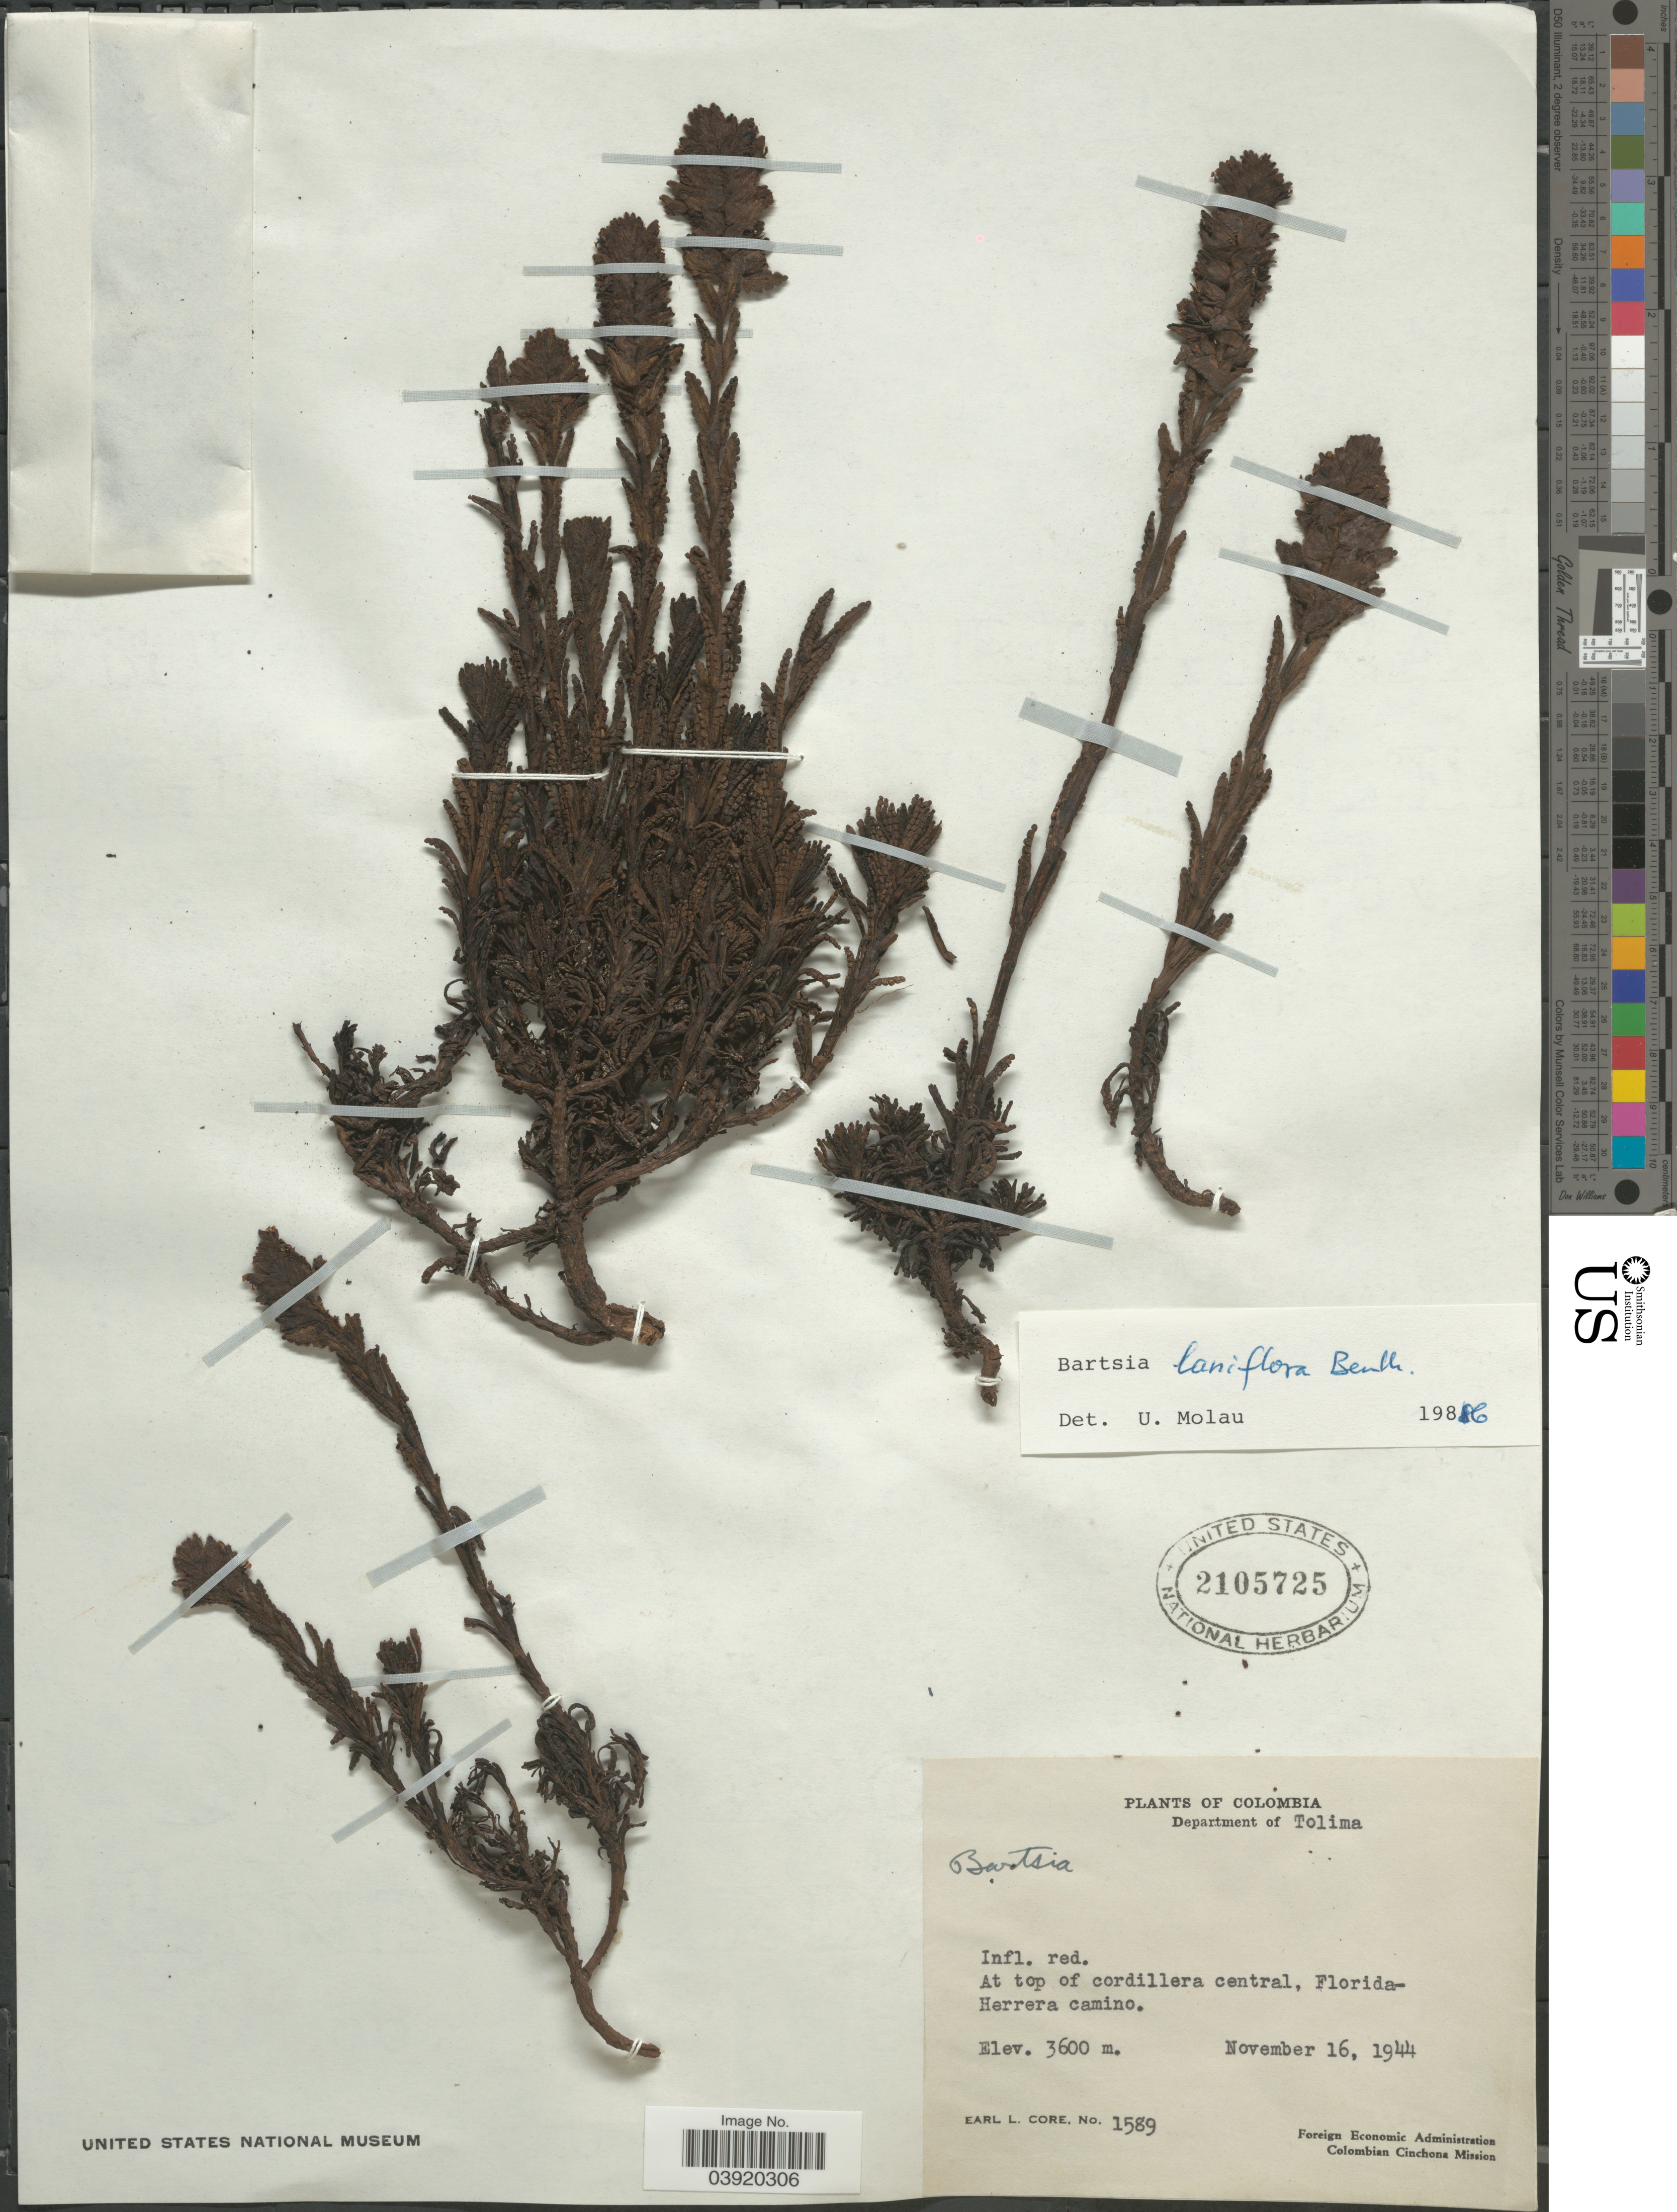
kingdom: Plantae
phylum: Tracheophyta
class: Magnoliopsida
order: Lamiales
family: Orobanchaceae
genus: Bartsia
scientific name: Bartsia laniflora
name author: Benth.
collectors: E. L. Core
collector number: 1589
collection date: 1944-11-16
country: Colombia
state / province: Tolima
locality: Department of Tolima. At top of cordillera central, Florida-Herrera camino.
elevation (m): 3600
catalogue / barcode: US 2105725